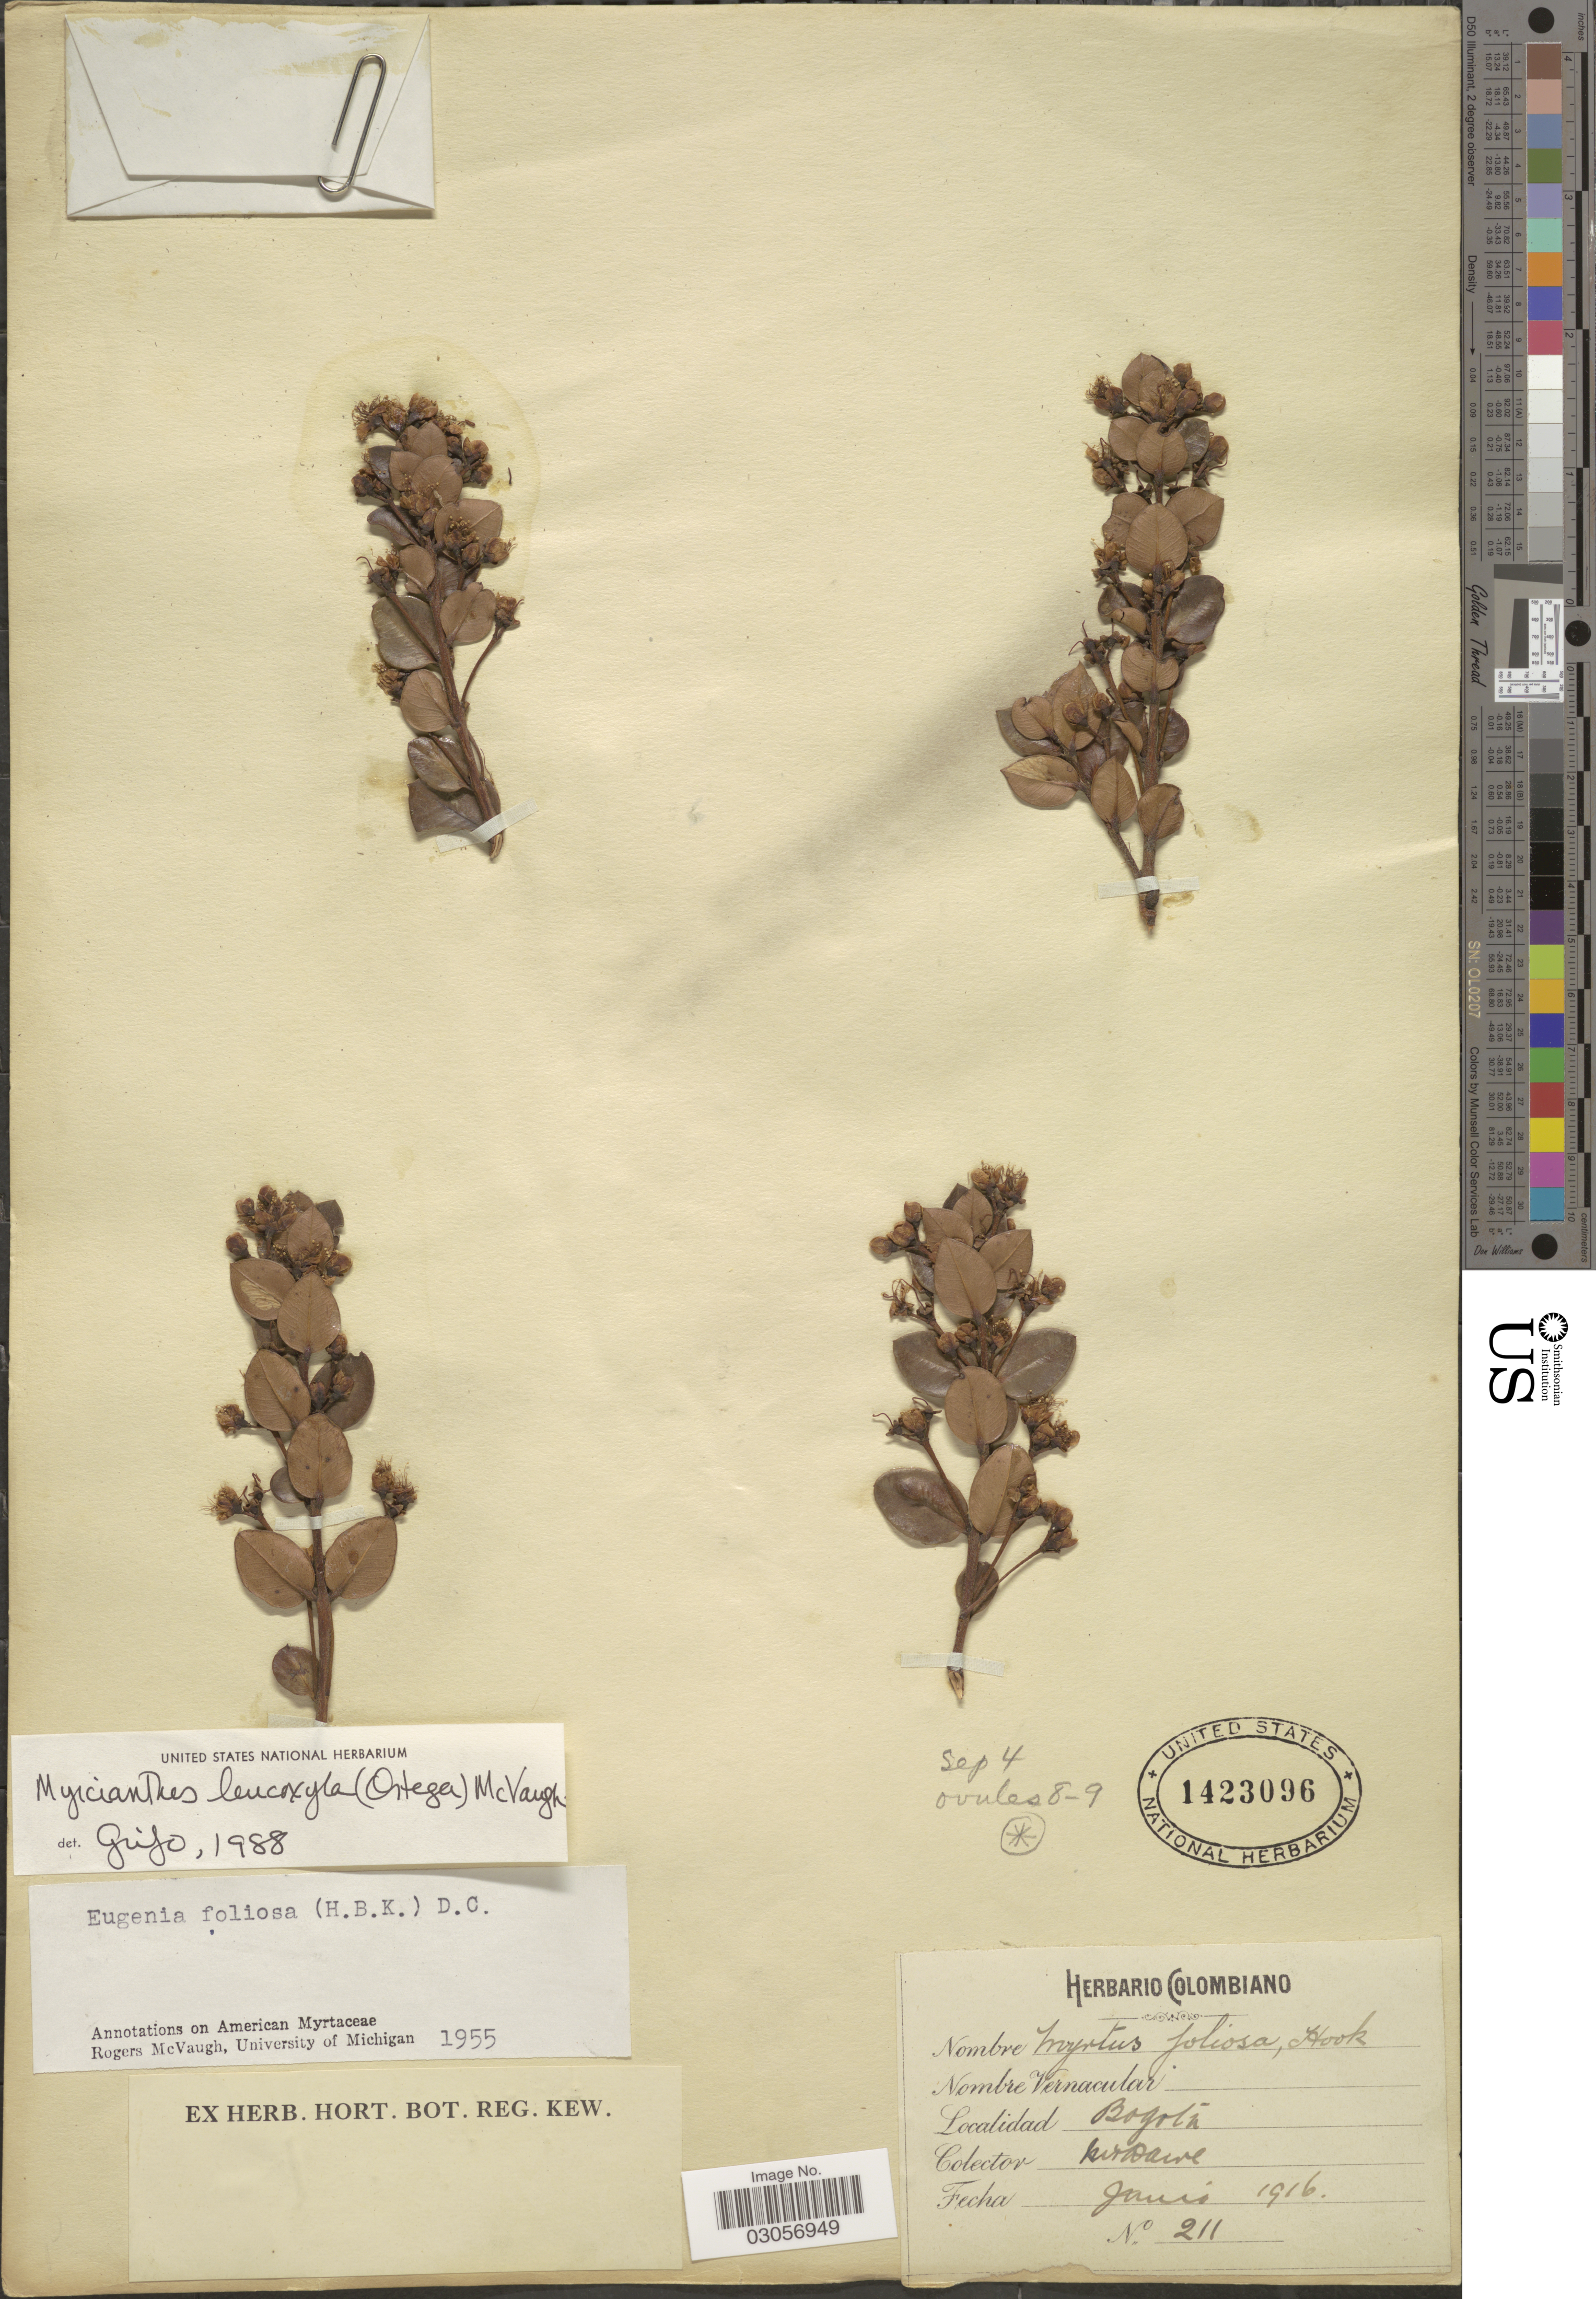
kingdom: Plantae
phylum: Tracheophyta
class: Magnoliopsida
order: Myrtales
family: Myrtaceae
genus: Myrcianthes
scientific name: Myrcianthes leucoxyla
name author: (Ortega) McVaugh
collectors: M. T. Dawe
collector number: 211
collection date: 1916-06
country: Colombia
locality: Bogotá.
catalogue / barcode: US 1423096